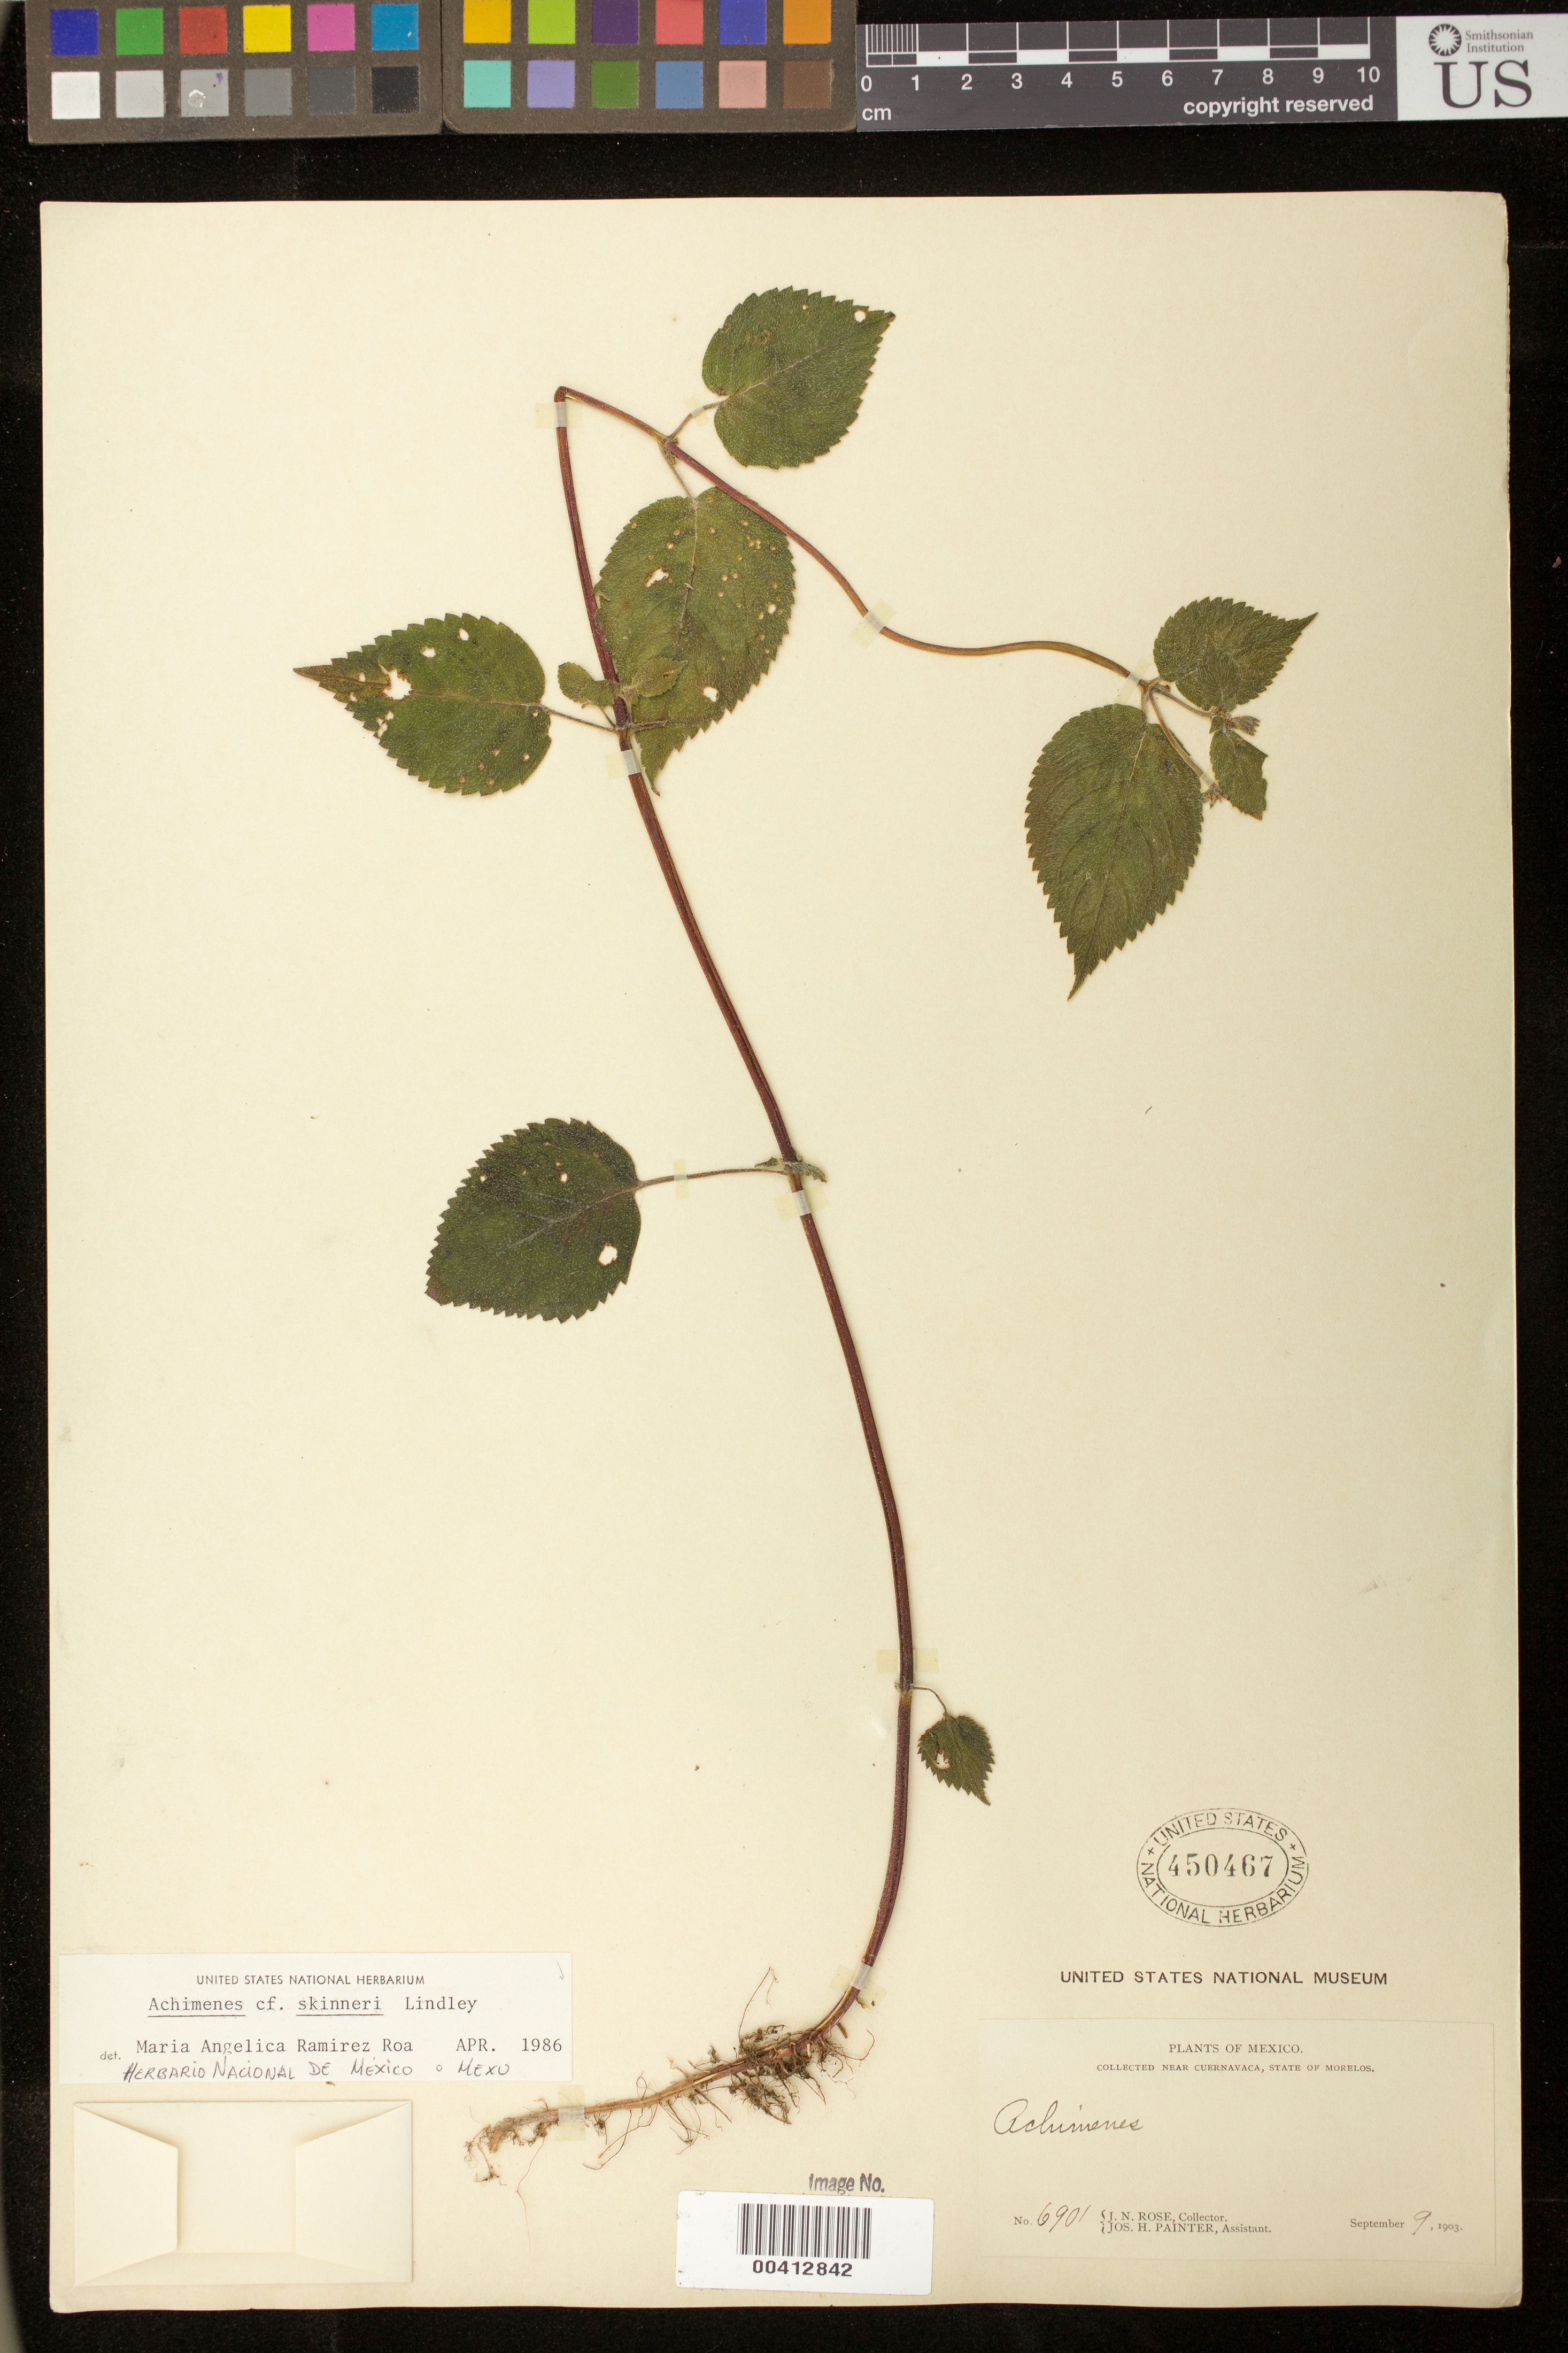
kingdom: Plantae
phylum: Tracheophyta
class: Magnoliopsida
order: Lamiales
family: Gesneriaceae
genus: Achimenes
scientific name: Achimenes skinneri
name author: Lindl.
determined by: Skog, Laurence E.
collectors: J. N. Rose & J. H. Painter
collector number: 6901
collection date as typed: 09 Sep 1903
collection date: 1903-09-09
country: Mexico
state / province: Morelos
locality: Near Cuernavaca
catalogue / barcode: US 450467